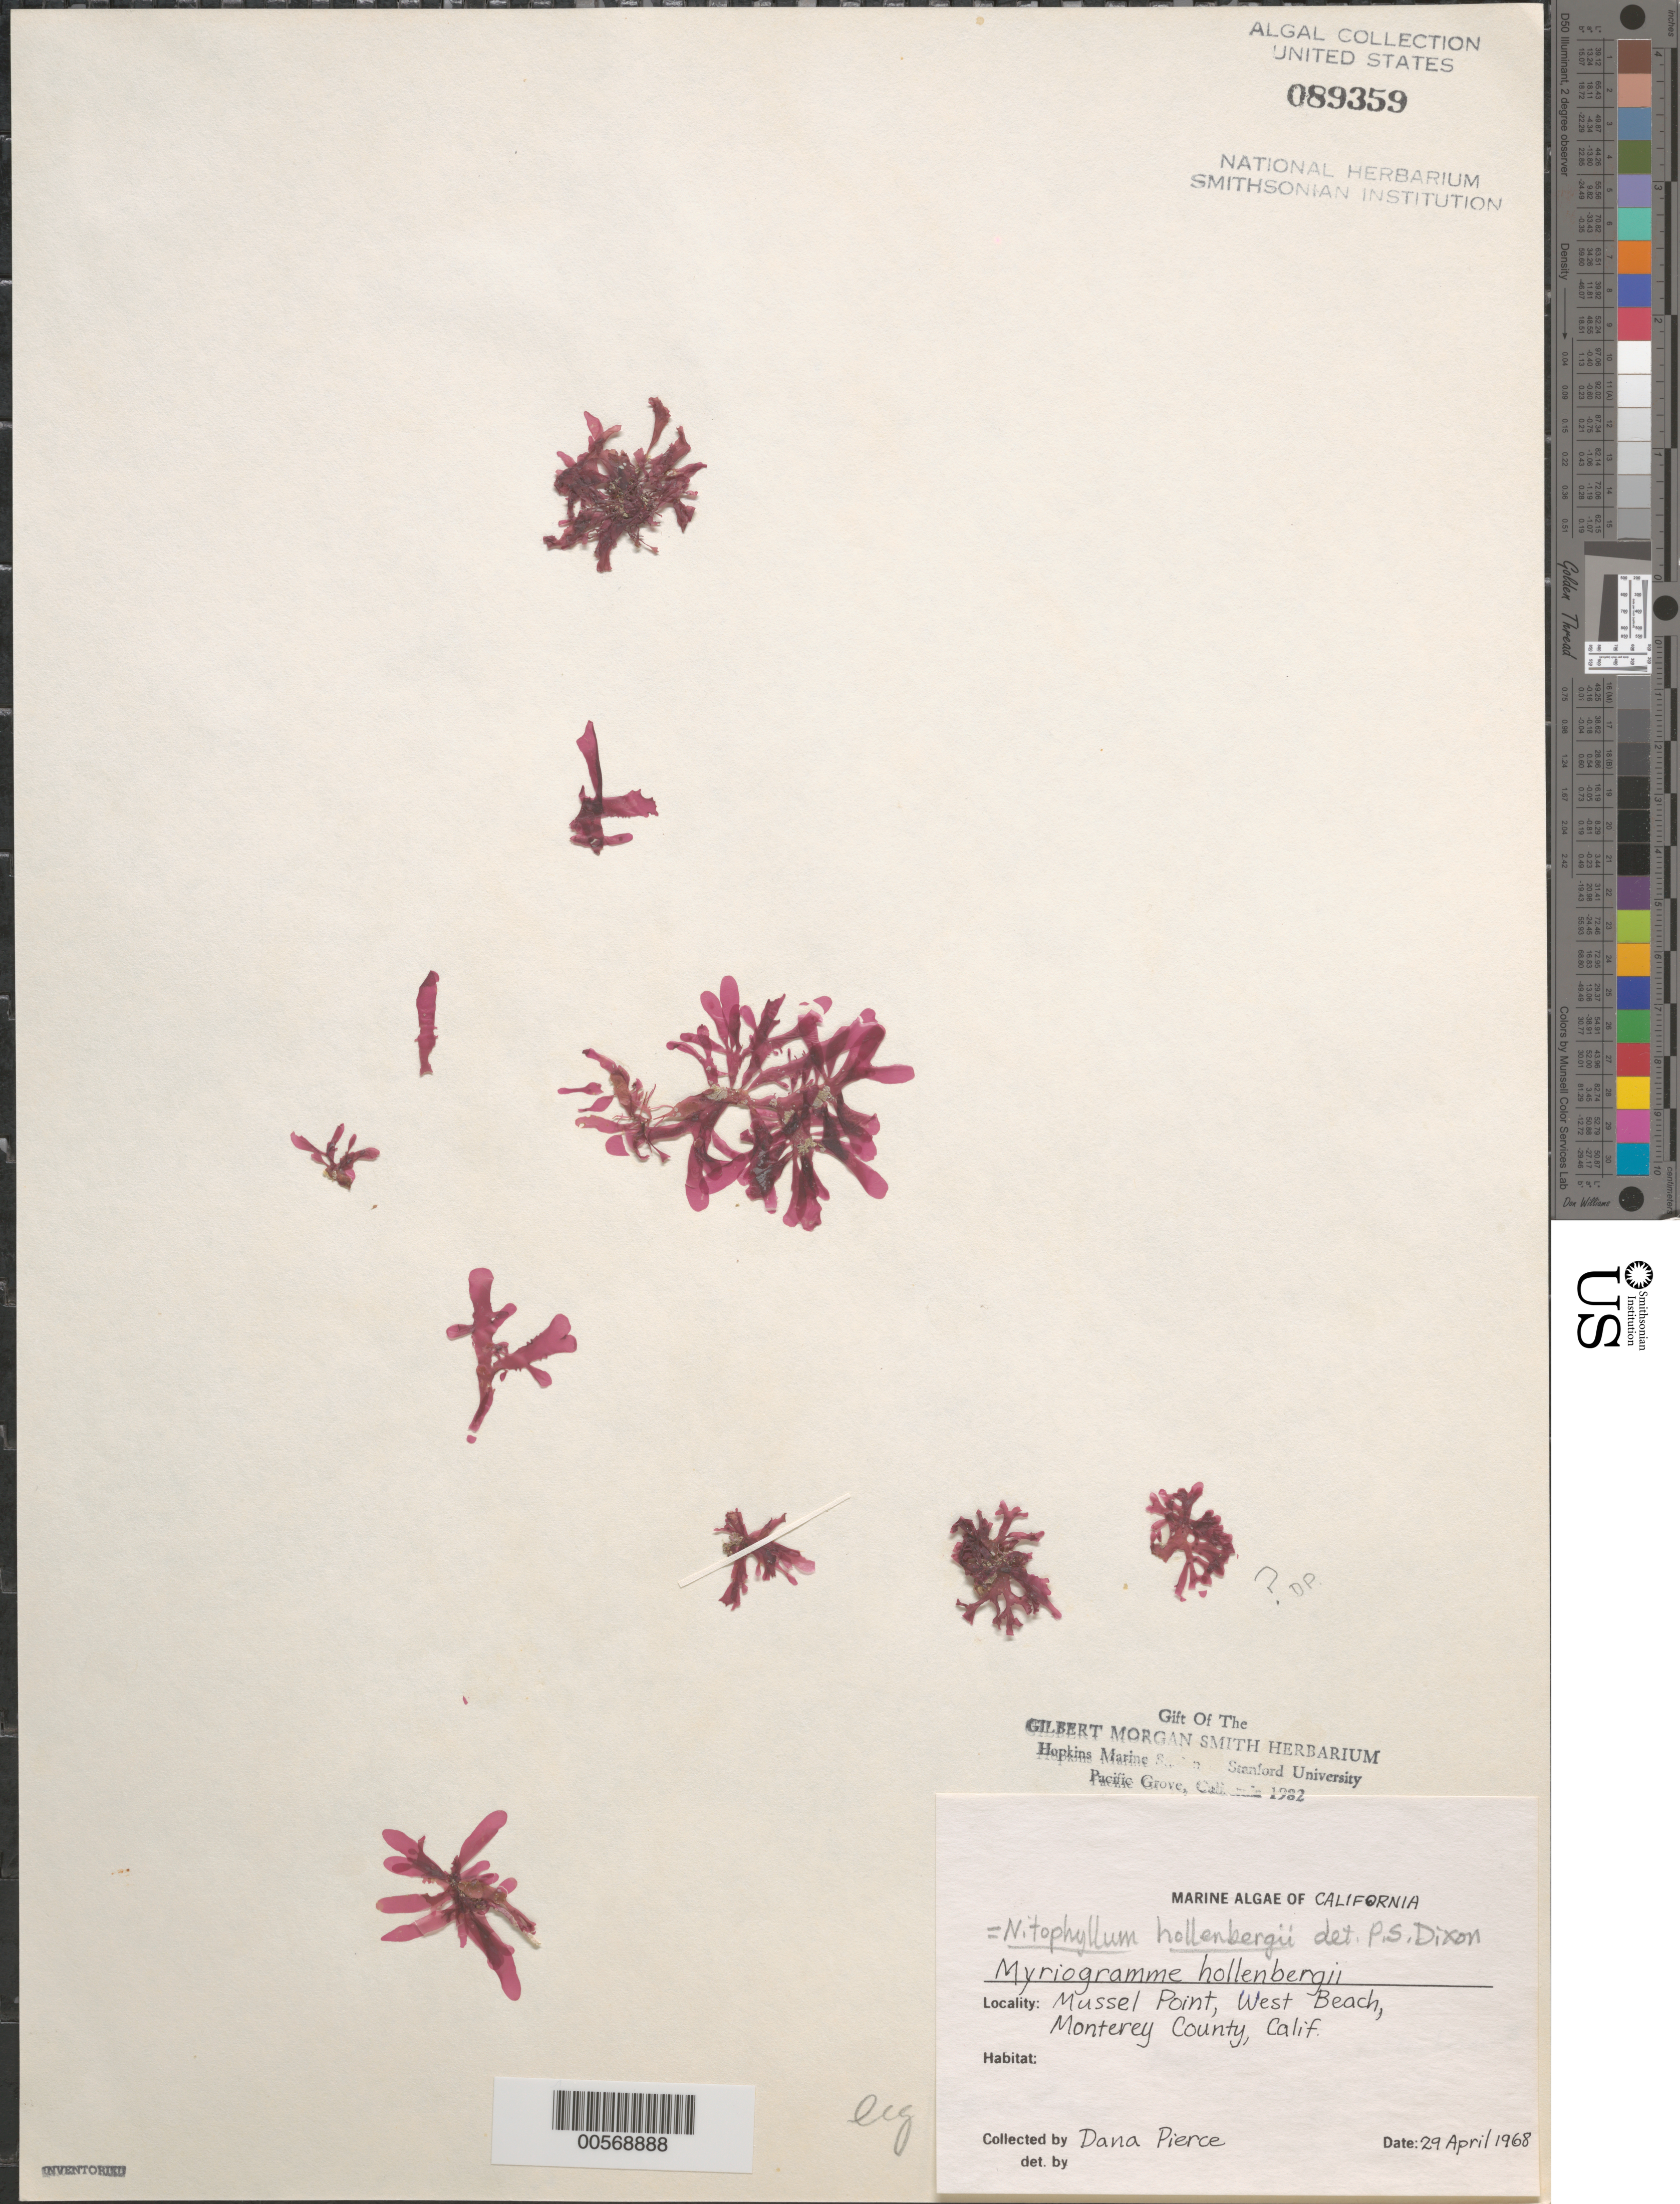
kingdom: Plantae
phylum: Rhodophyta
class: Florideophyceae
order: Ceramiales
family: Delesseriaceae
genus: Nitophyllum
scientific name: Nitophyllum hollenbergii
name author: (Kylin) I.A. Abbott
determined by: Dixon, P. S.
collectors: D. Pierce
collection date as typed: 29 Apr 1968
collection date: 1968-04-29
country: United States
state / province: California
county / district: Monterey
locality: Mussel Point, West Beach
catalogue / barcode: US 89359